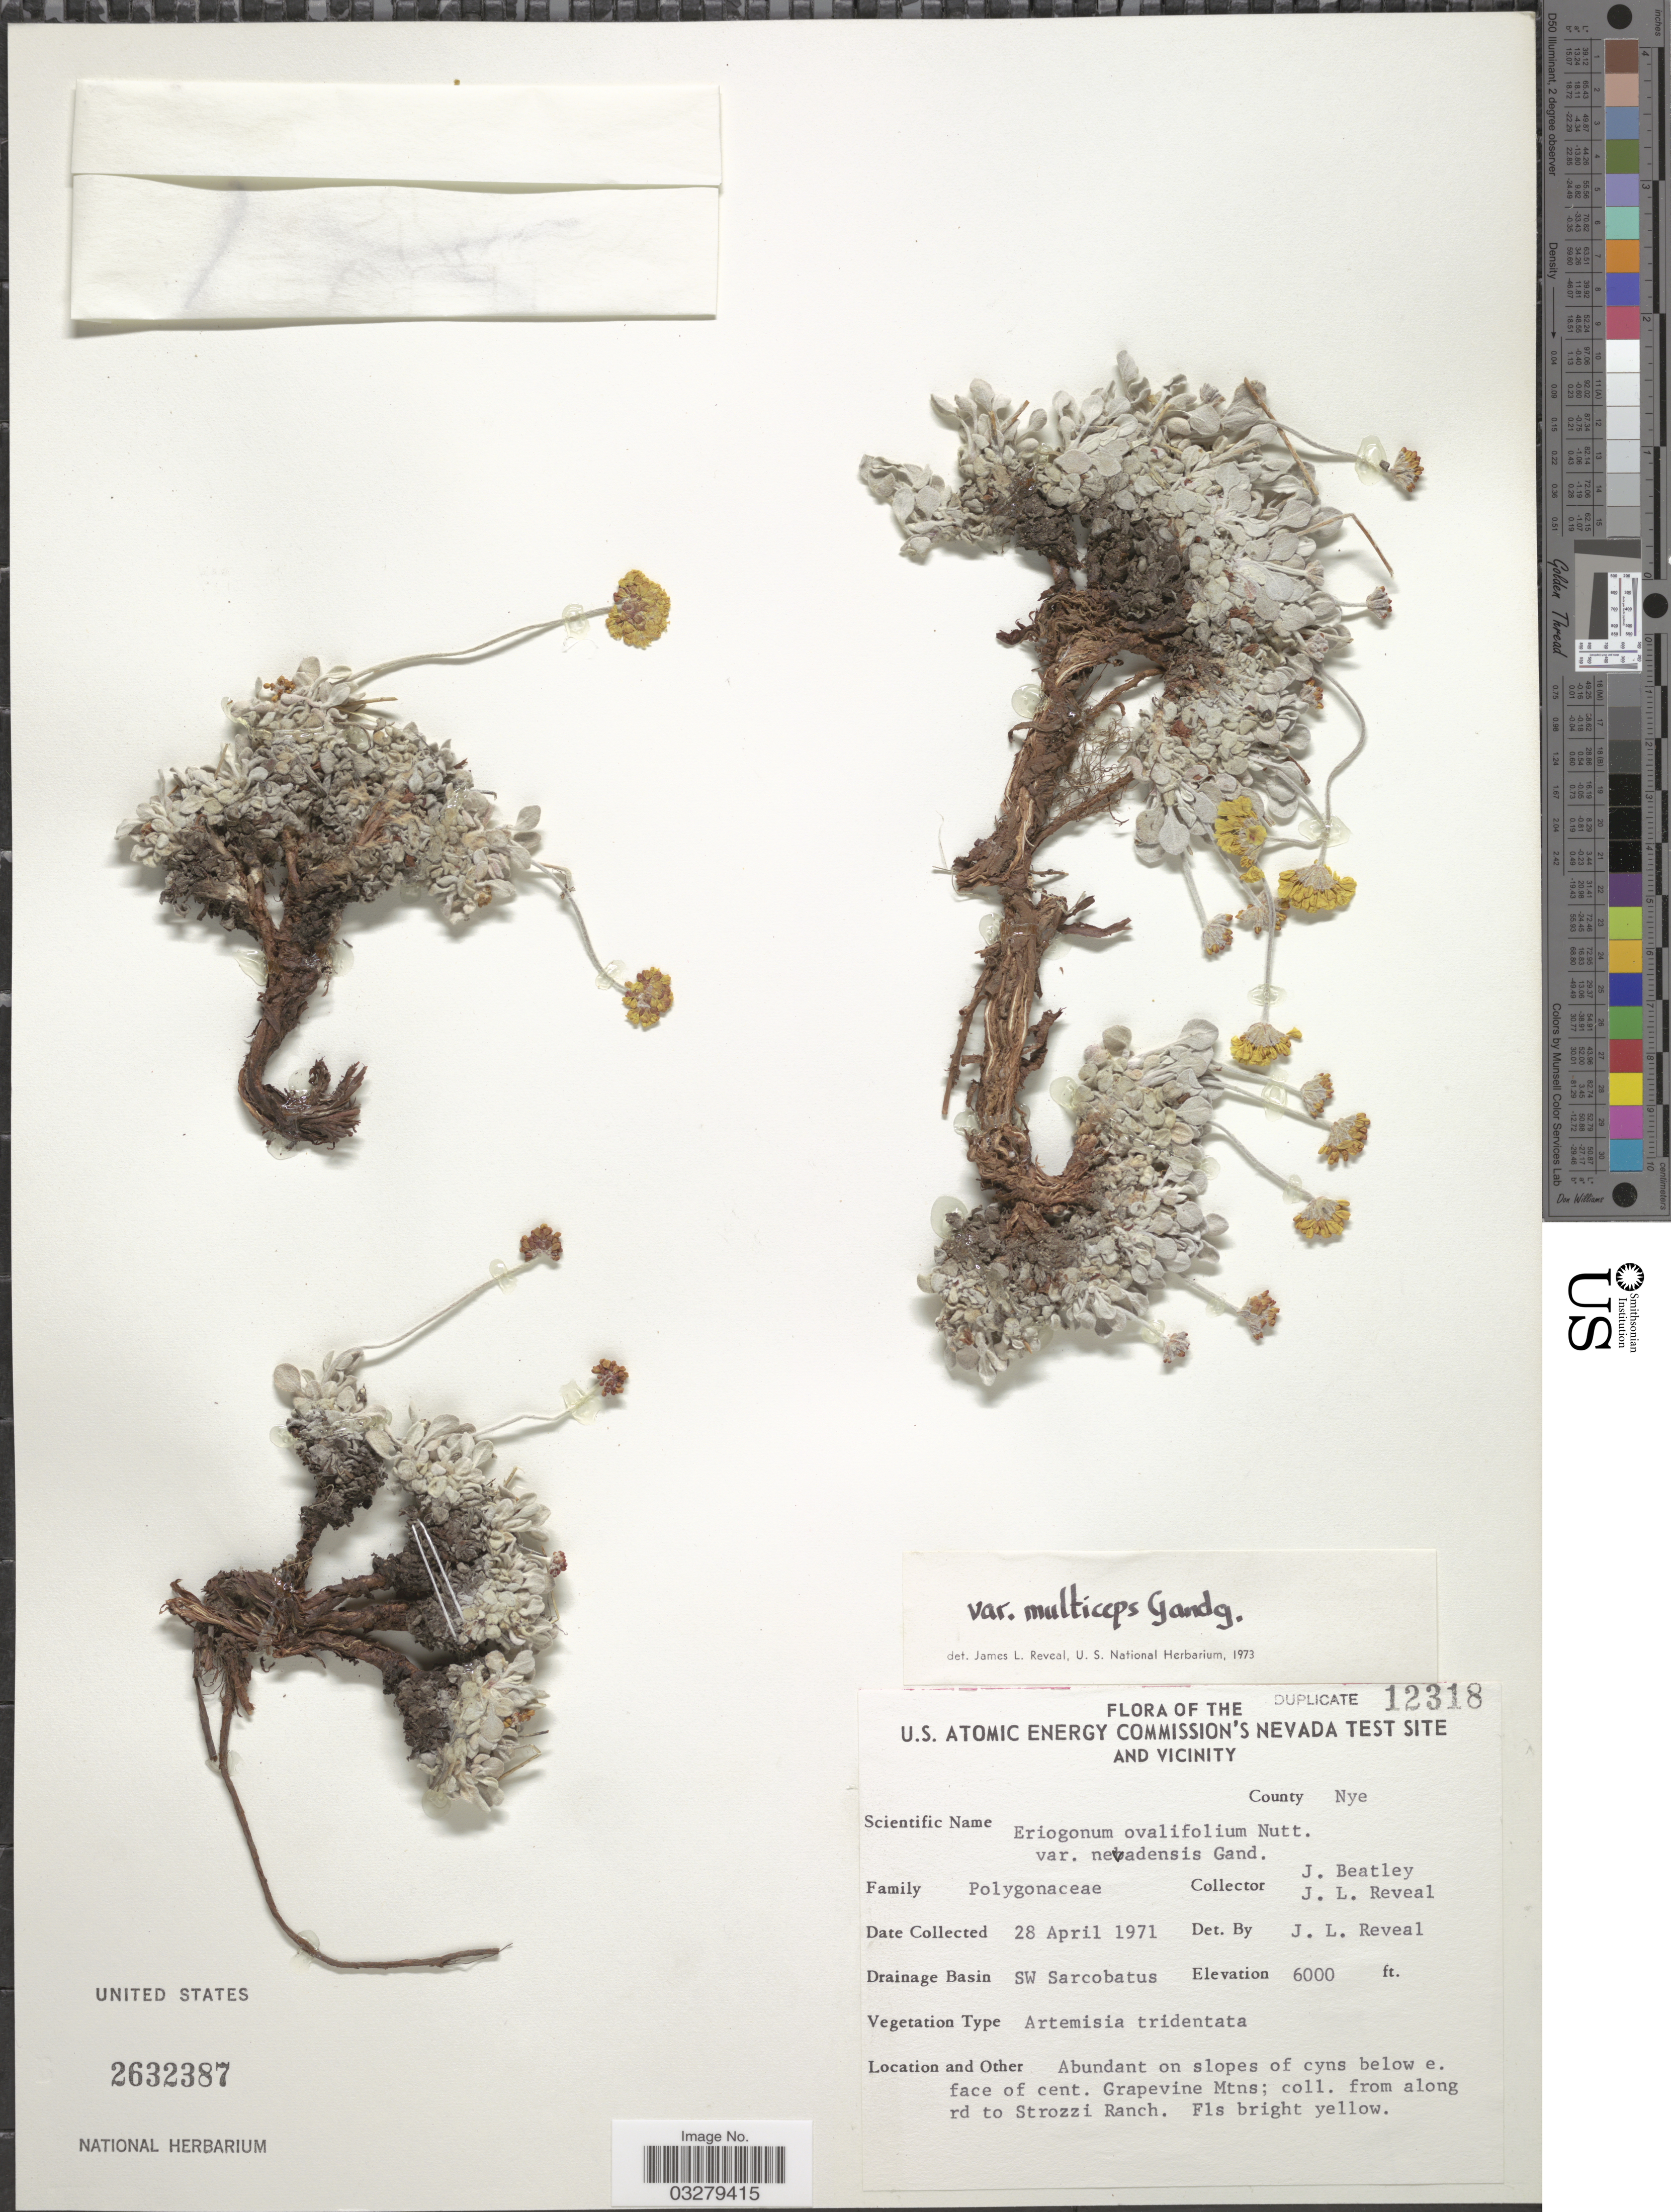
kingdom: Plantae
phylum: Tracheophyta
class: Magnoliopsida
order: Caryophyllales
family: Polygonaceae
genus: Eriogonum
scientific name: Eriogonum ovalifolium var. multiceps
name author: Gand.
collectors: J. C. Beatley & J. L. Reveal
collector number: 12318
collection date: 1971-04-28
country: United States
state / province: Nevada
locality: U.S. Atomic Energy Commission's Nevada Test Site and vicinity, County Nye, Drainage Basin SW Sarcobatus, Abundant on slopes of cyns below e. face of cent. Grapevine Mtns; along rd to Strozzi Ranch.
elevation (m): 1829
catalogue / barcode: US 2632387